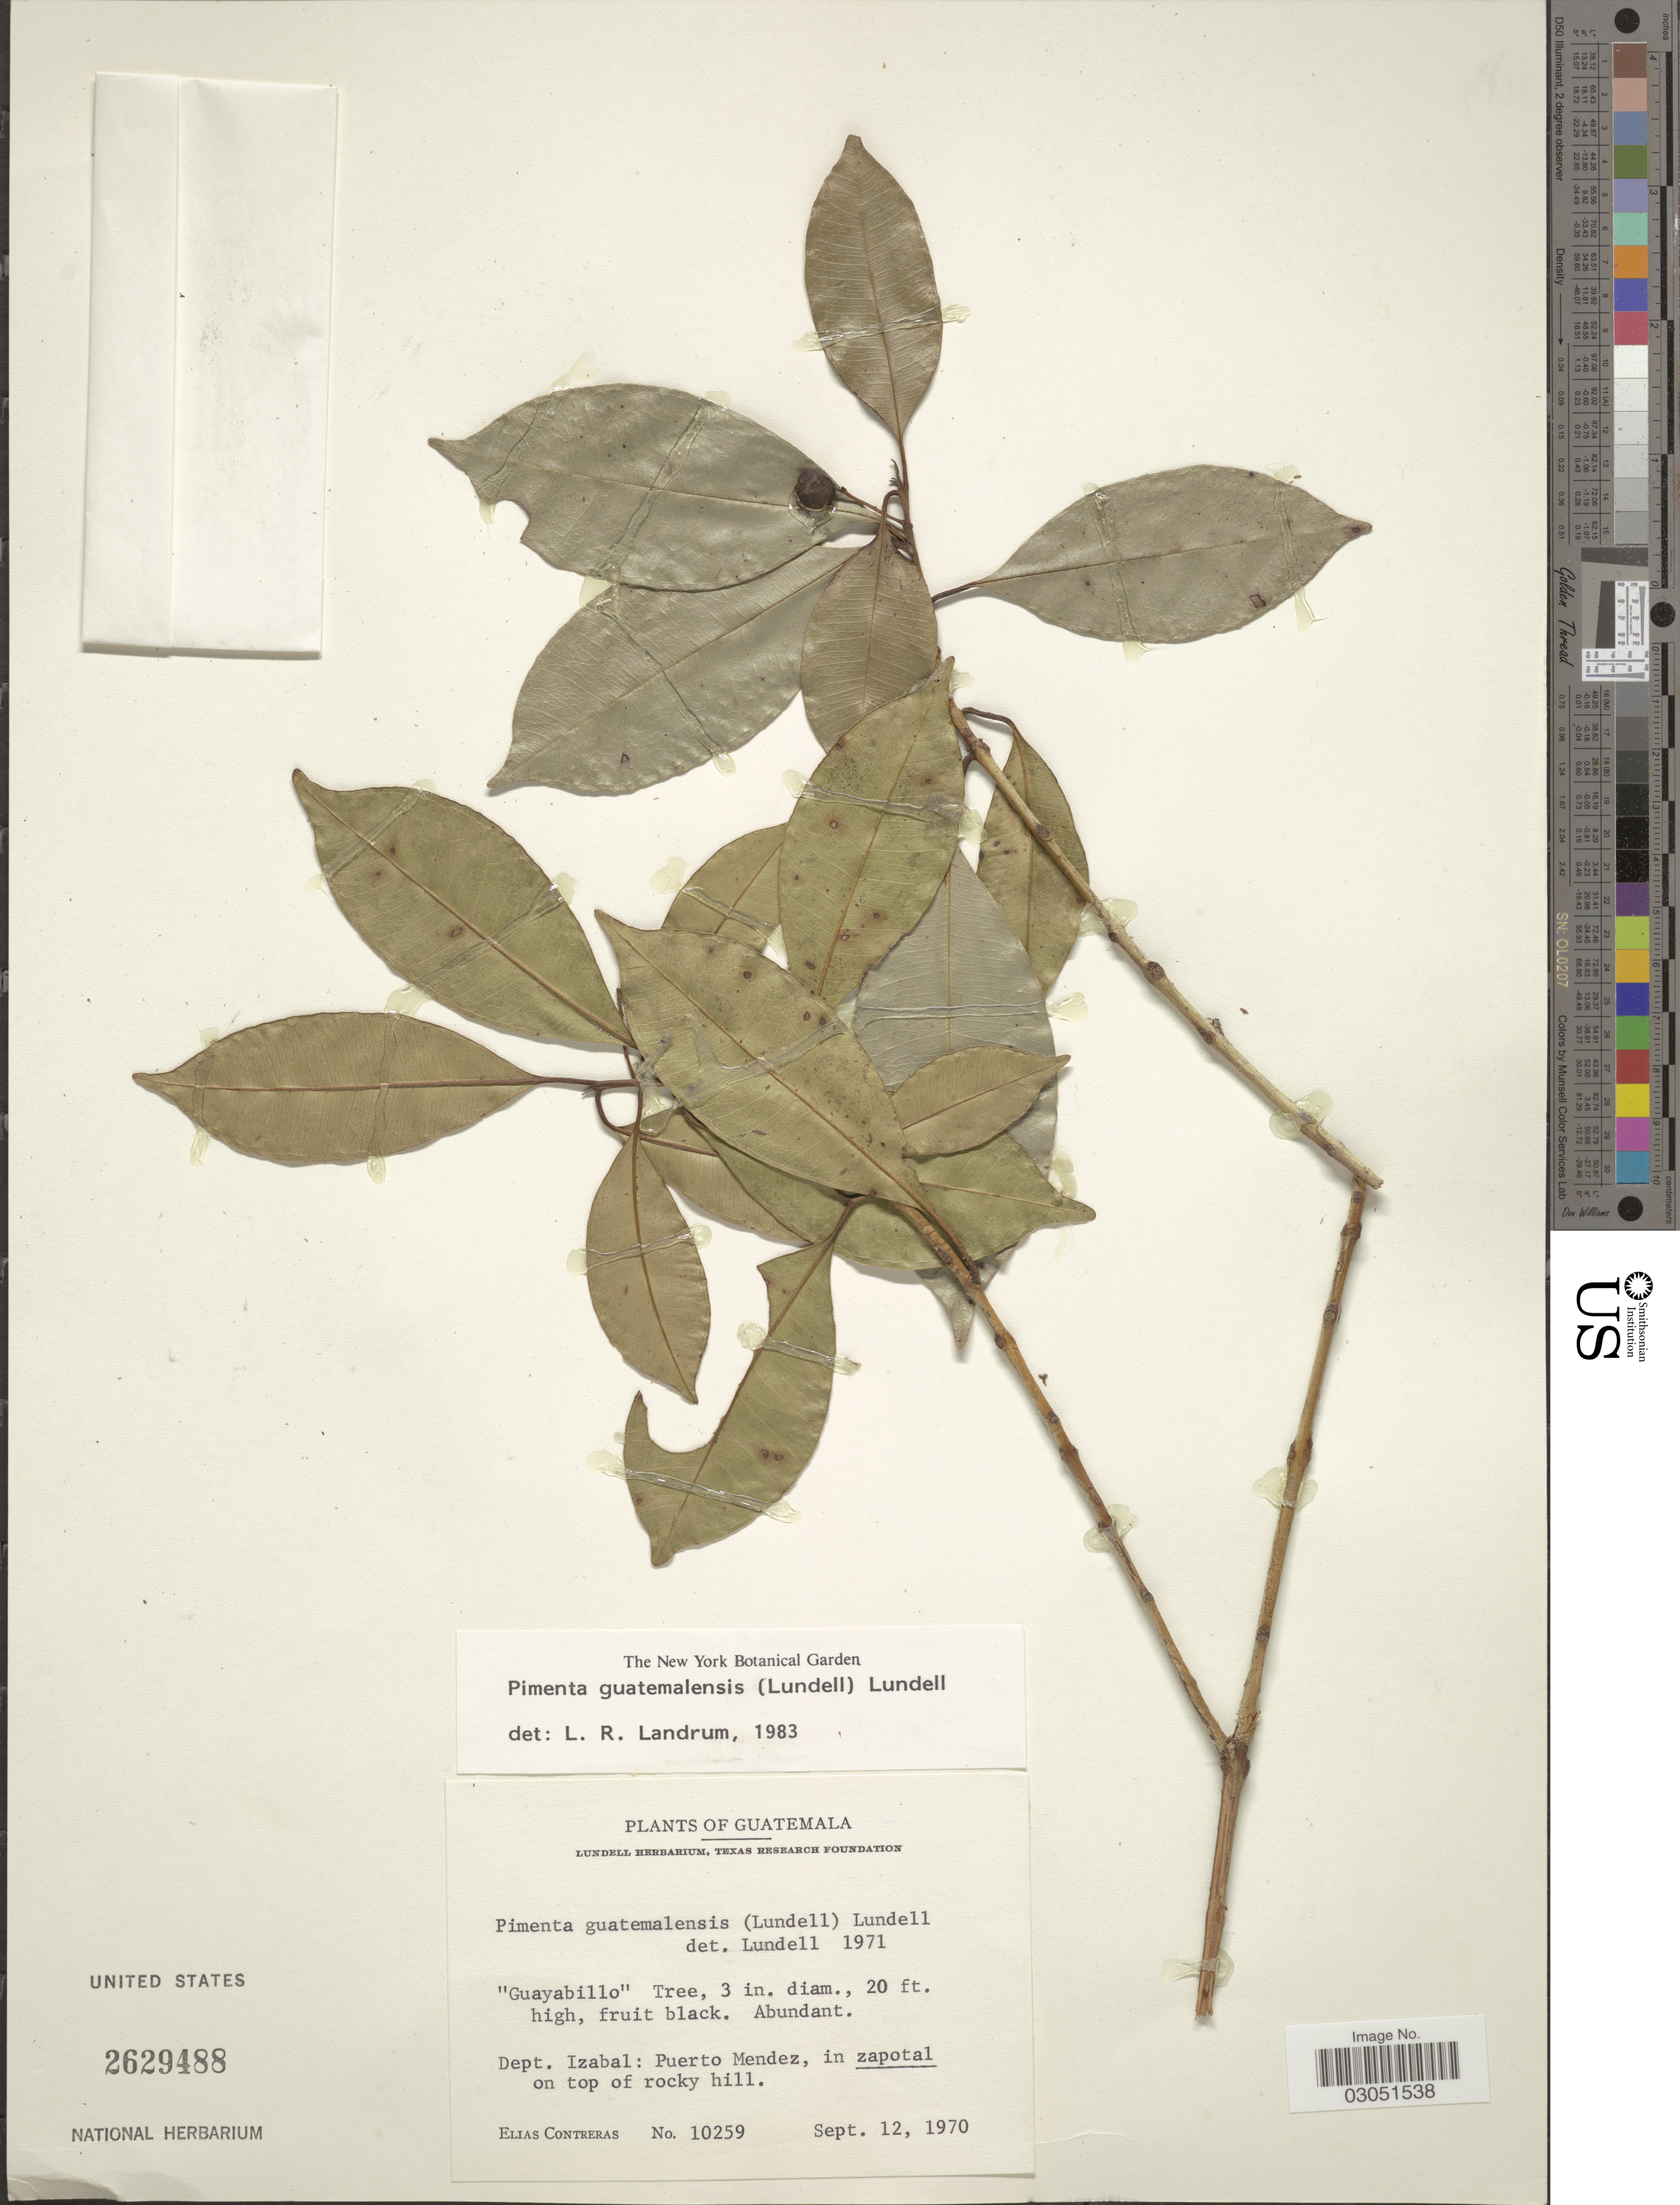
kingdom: Plantae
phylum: Tracheophyta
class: Magnoliopsida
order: Myrtales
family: Myrtaceae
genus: Pimenta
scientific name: Pimenta guatemalensis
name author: (Lundell) Lundell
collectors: E. Contreras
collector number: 10259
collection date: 1970-09-12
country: Guatemala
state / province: Izabal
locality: Dept. Izabal: Puerto Mendez, in zapotal on top of rocky hill.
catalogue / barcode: US 2629488